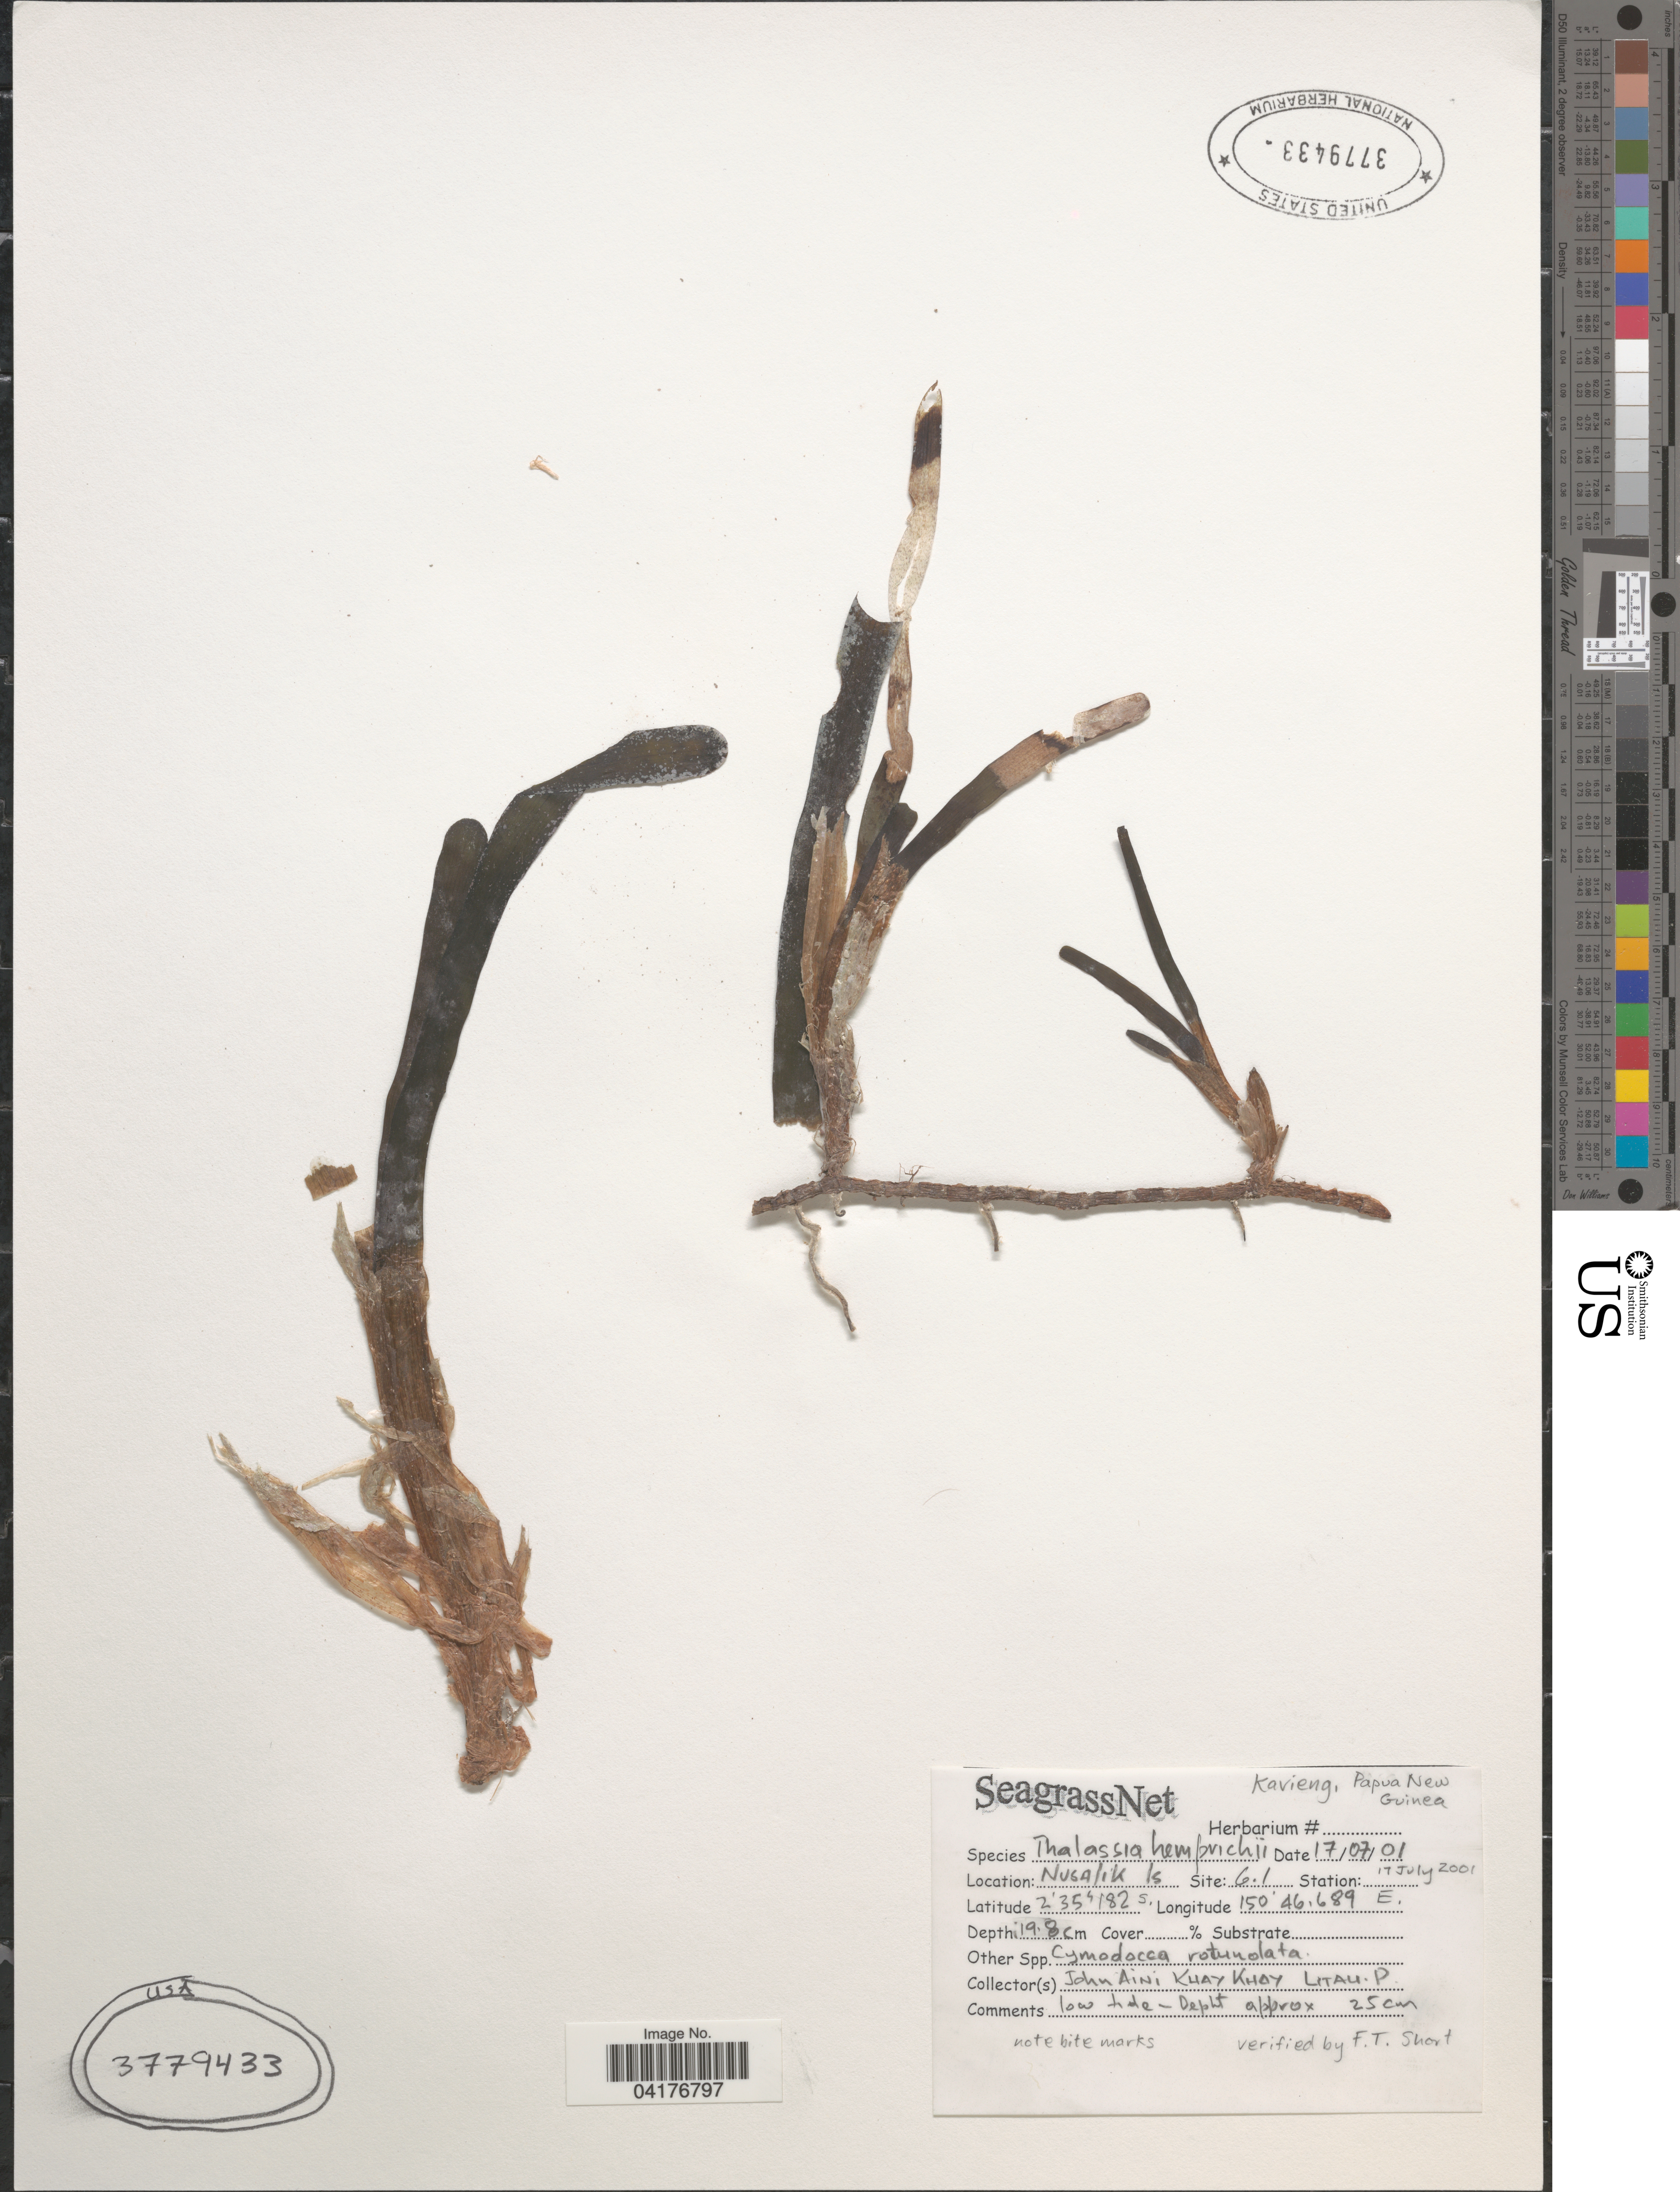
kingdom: Plantae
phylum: Tracheophyta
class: Liliopsida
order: Alismatales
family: Hydrocharitaceae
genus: Enhalus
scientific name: Enhalus acoroides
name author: (L. f.) Royle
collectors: J. Aini, K. Khay & P. Litau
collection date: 2001-07-17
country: Papua New Guinea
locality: Kavieng. Nusalik Is. Site: 6.1.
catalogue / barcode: US 3779433